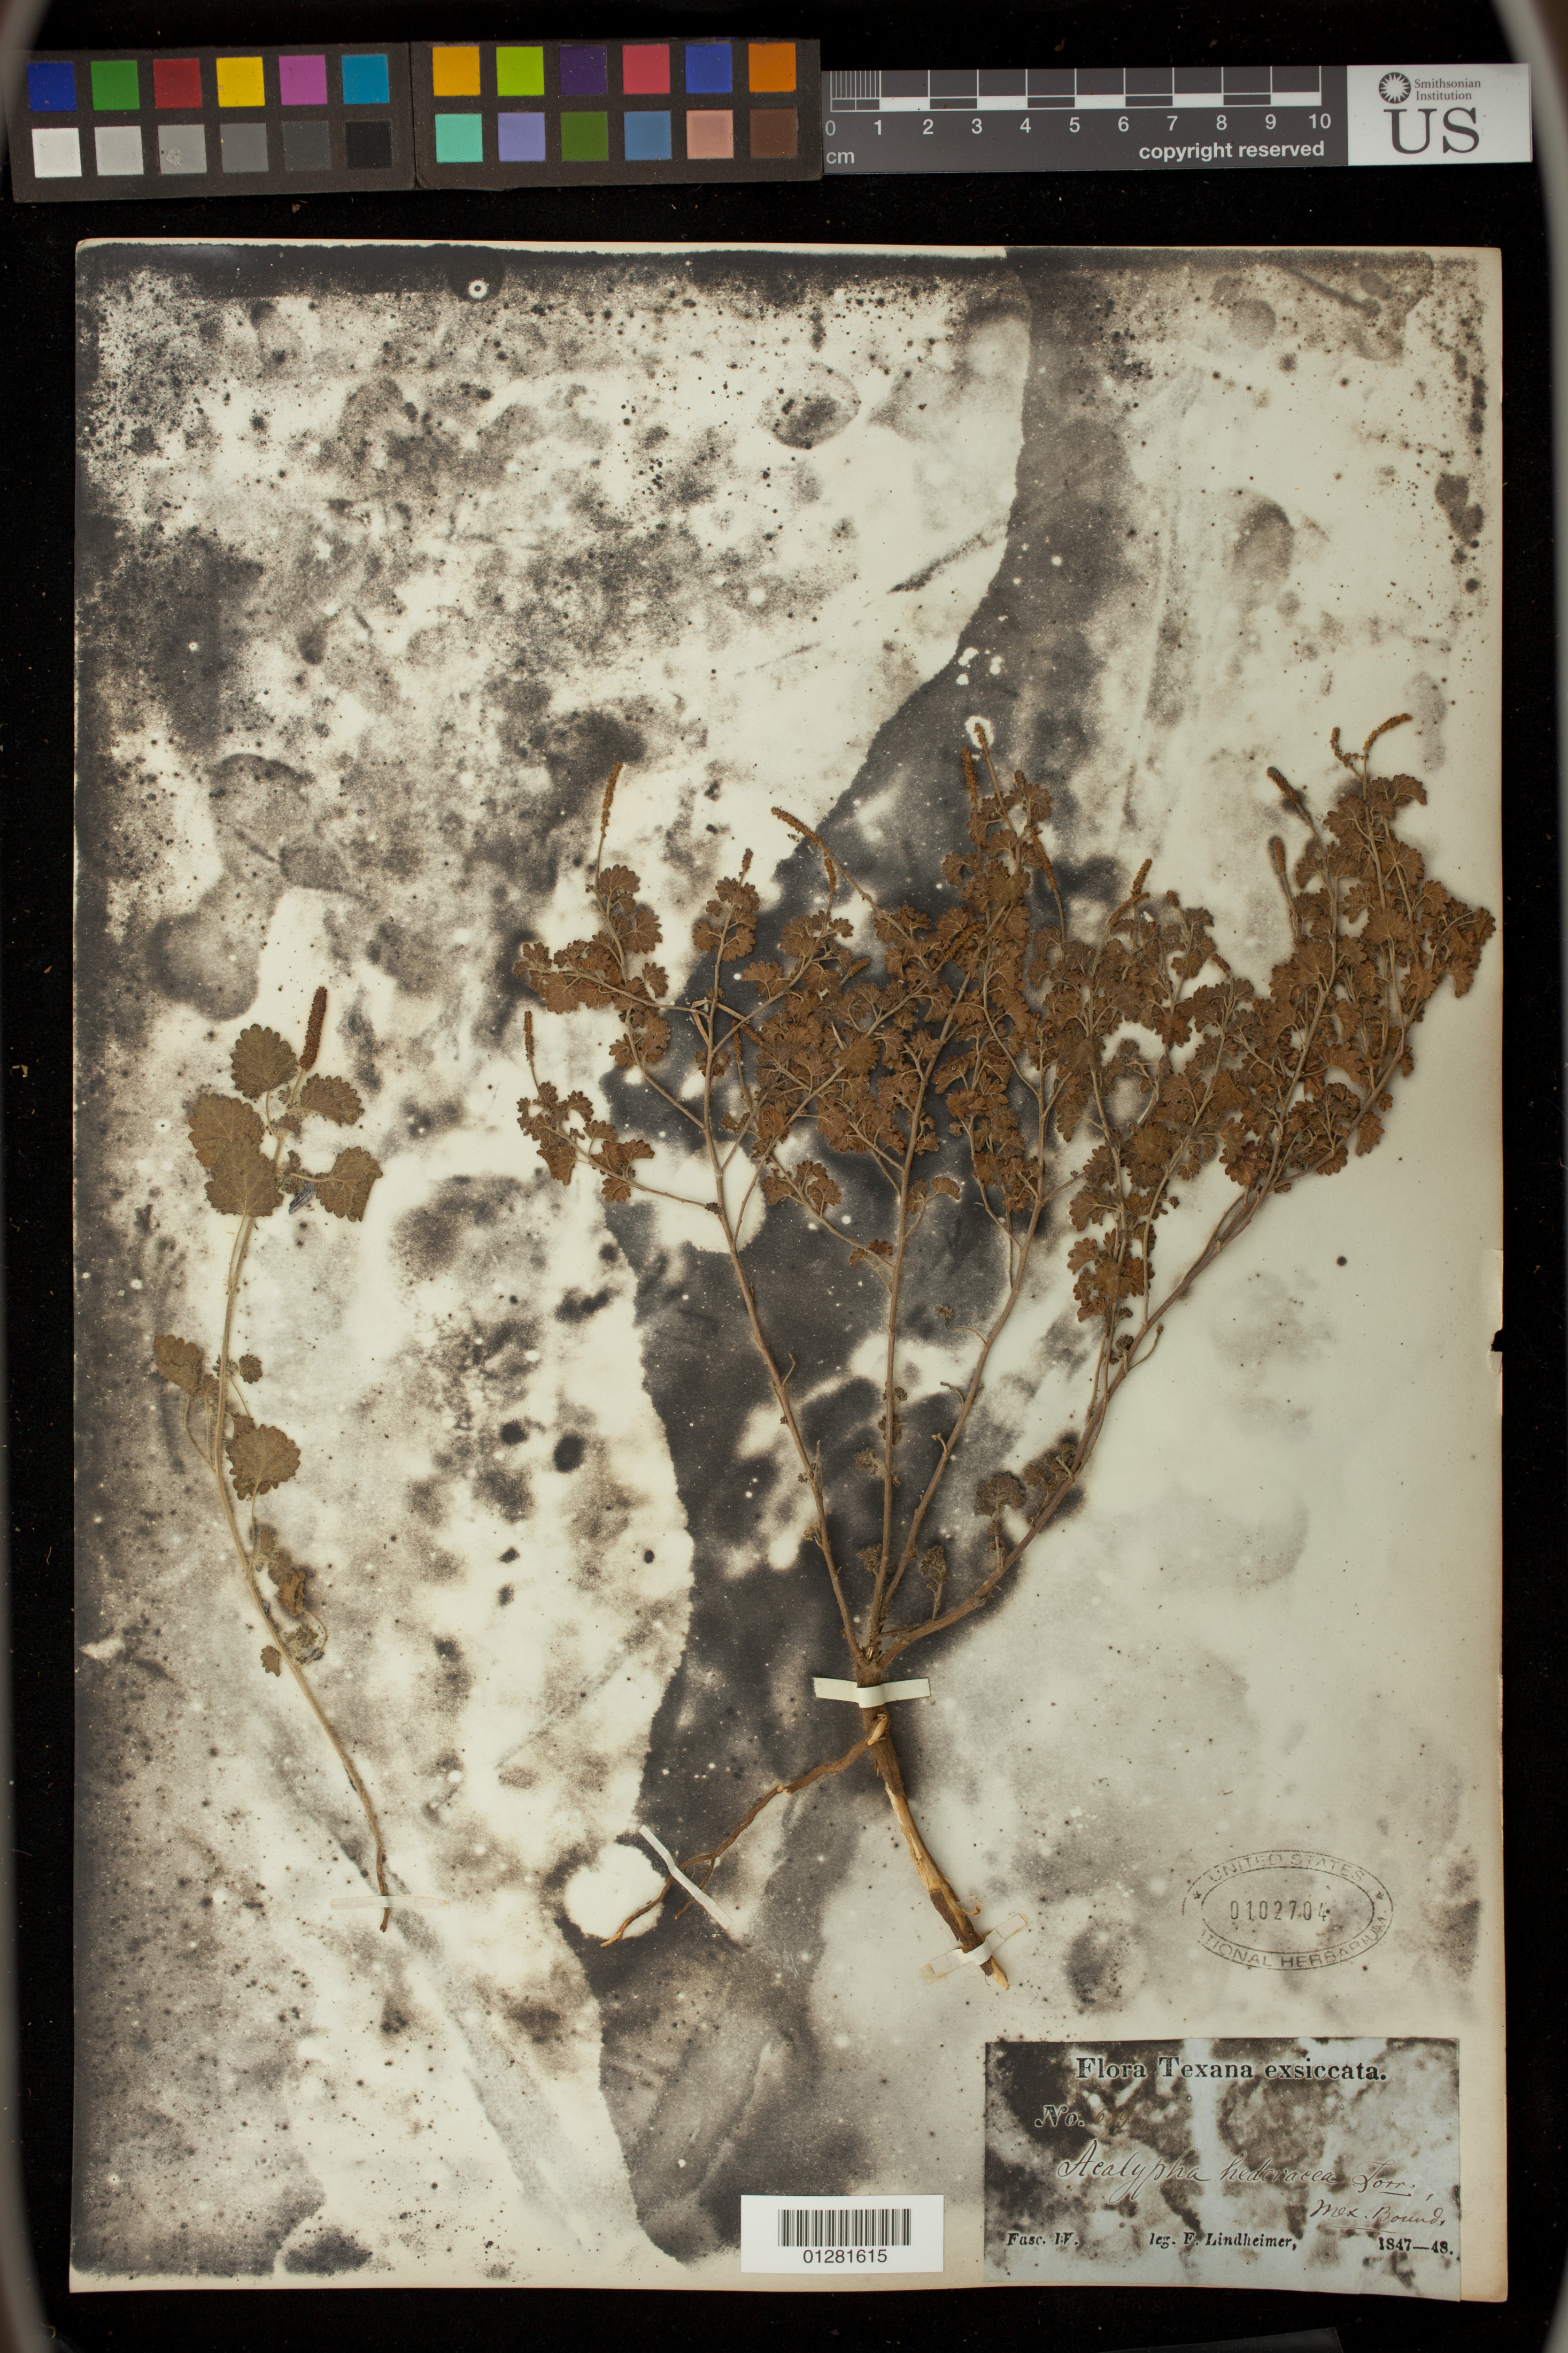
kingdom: Plantae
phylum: Tracheophyta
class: Magnoliopsida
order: Malpighiales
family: Euphorbiaceae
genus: Acalypha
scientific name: Acalypha hederacea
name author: Torr.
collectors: F. J. Lindheimer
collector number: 689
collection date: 1847/1848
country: United States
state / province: Texas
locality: Mex. Bound.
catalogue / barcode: US 102704